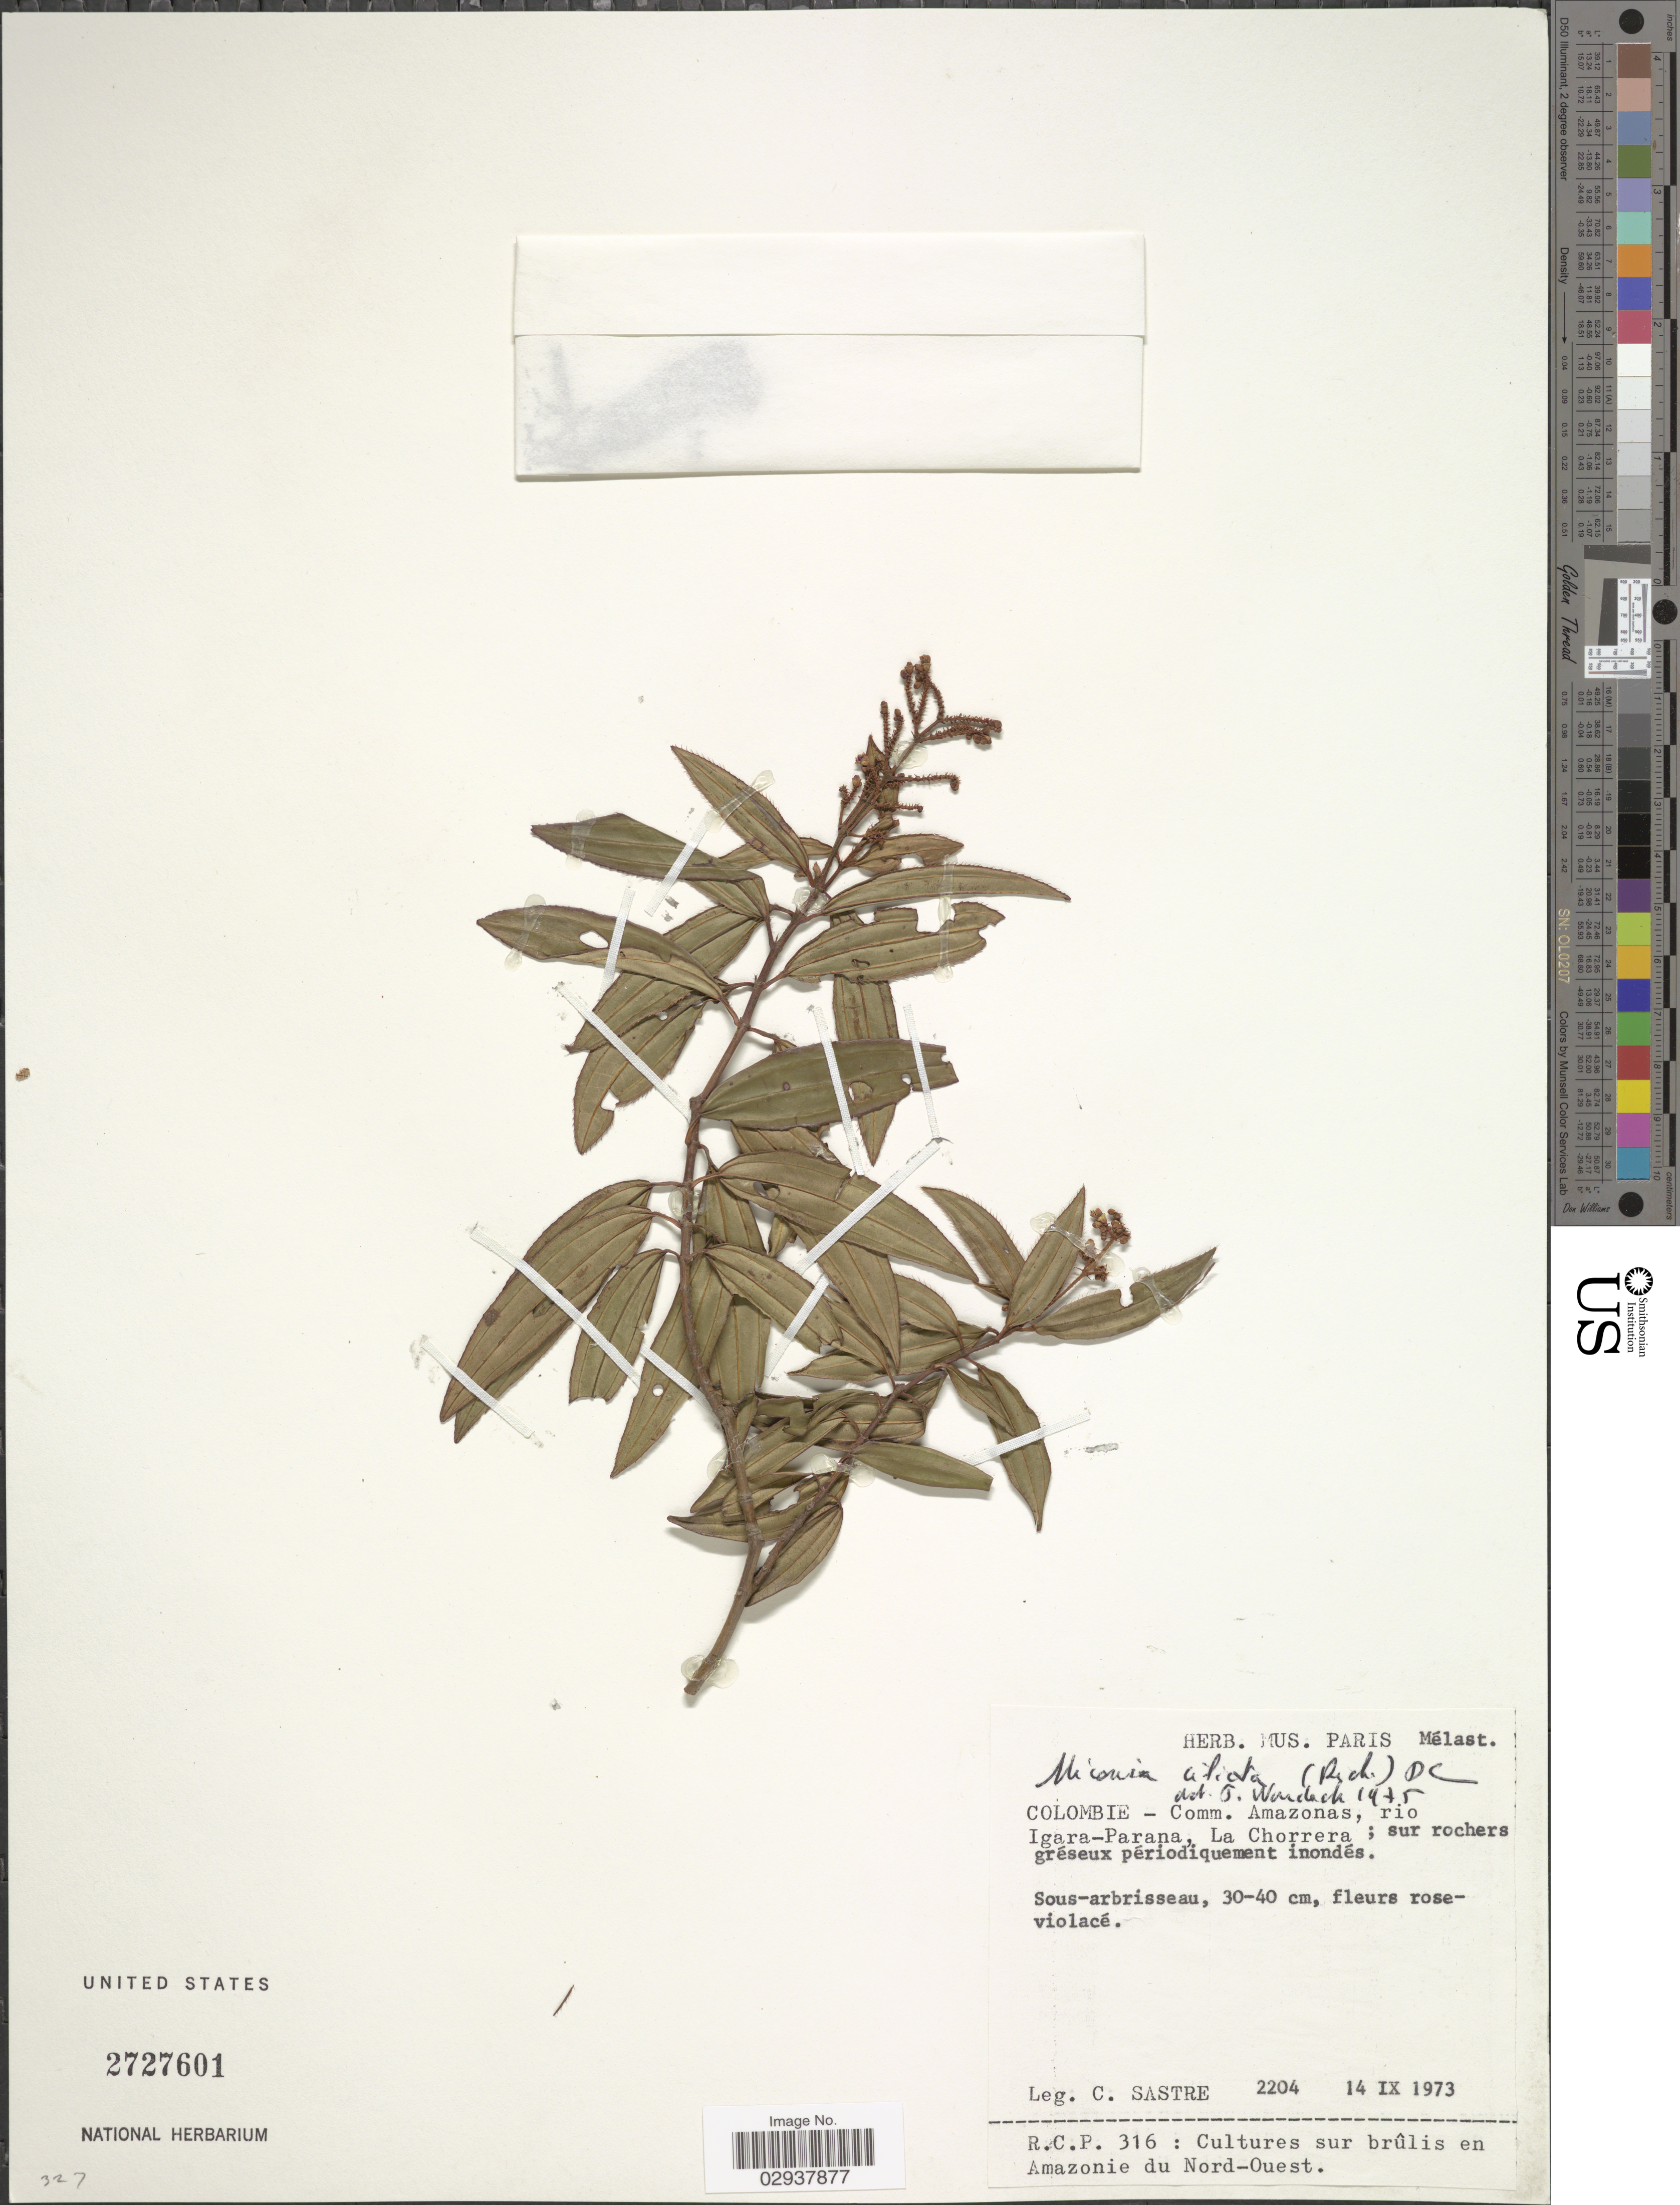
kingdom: Plantae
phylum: Tracheophyta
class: Magnoliopsida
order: Myrtales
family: Melastomataceae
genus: Miconia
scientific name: Miconia ciliata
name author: (Rich.) DC.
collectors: C. Sastre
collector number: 2204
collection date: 1973-09-14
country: Colombia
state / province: Amazônas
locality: Comm. Amazonas, rio Igara-Parana, La Chorrera.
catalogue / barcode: US 2727601